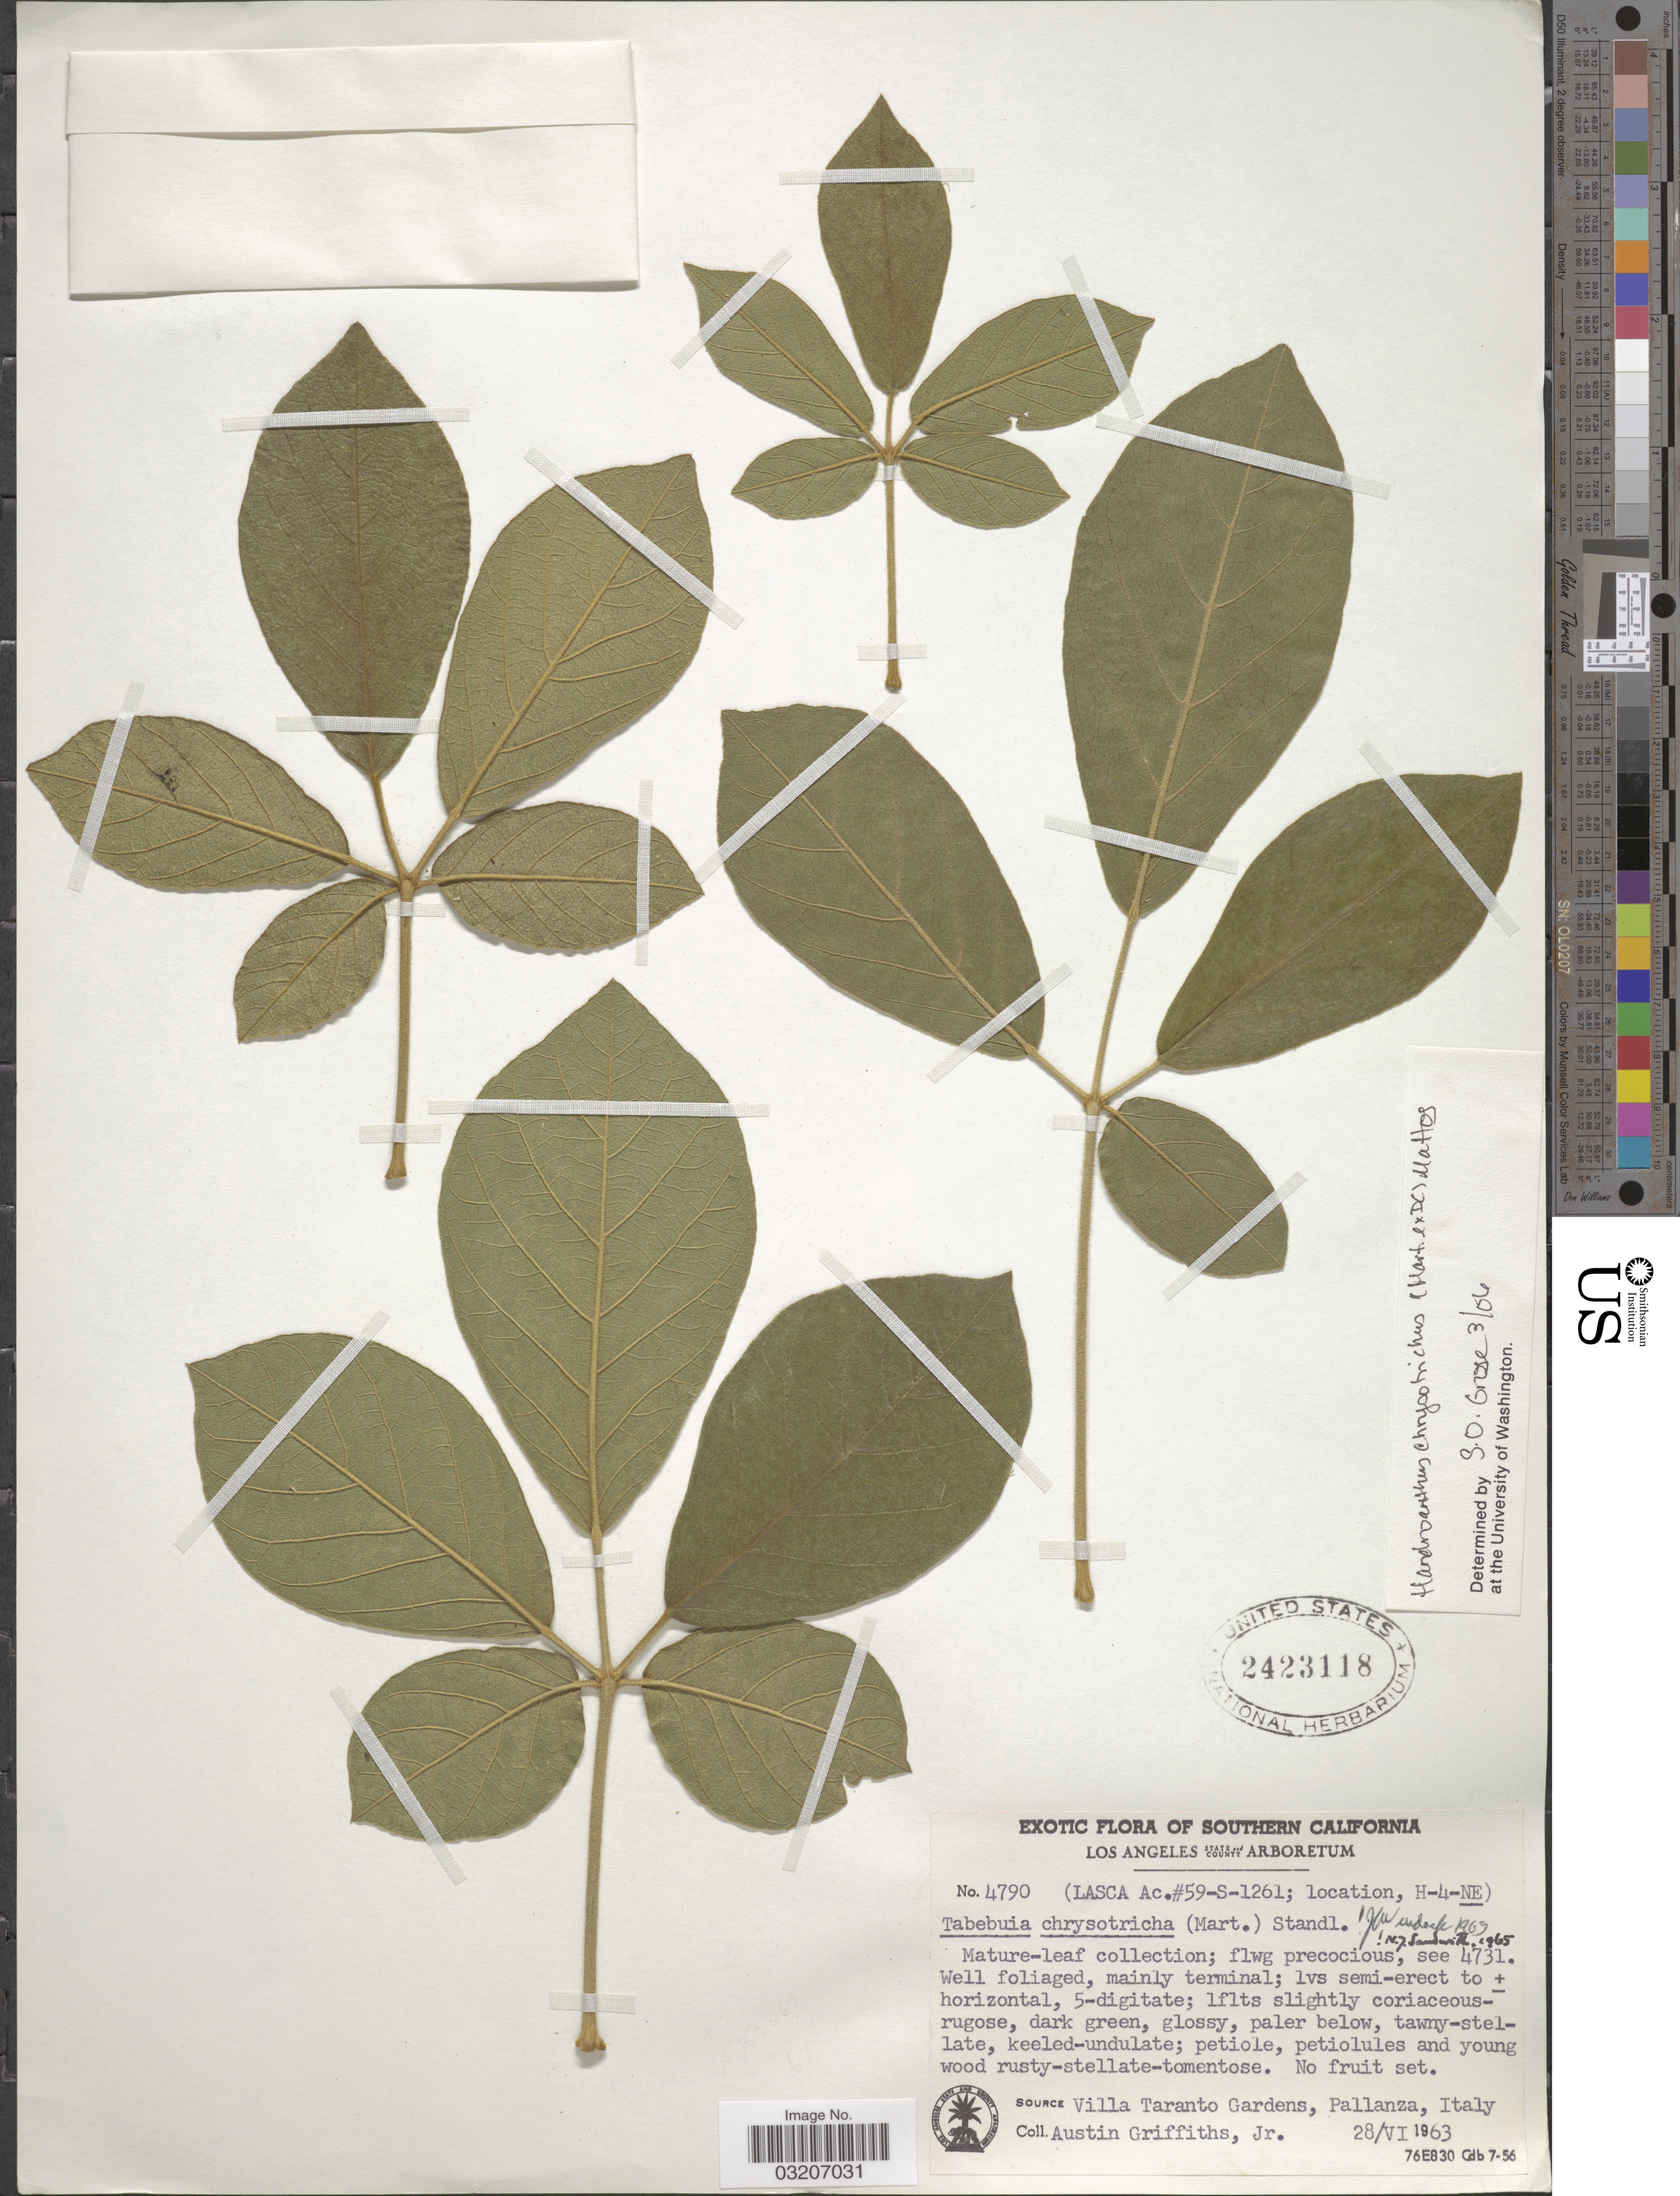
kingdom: Plantae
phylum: Tracheophyta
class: Magnoliopsida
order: Lamiales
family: Bignoniaceae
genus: Tabebuia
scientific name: Tabebuia chrysotricha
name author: (Mart. ex DC.) Standl.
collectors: A. Griffiths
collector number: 4790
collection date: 1963-06-28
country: United States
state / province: California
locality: Southern California.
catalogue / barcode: US 2423118